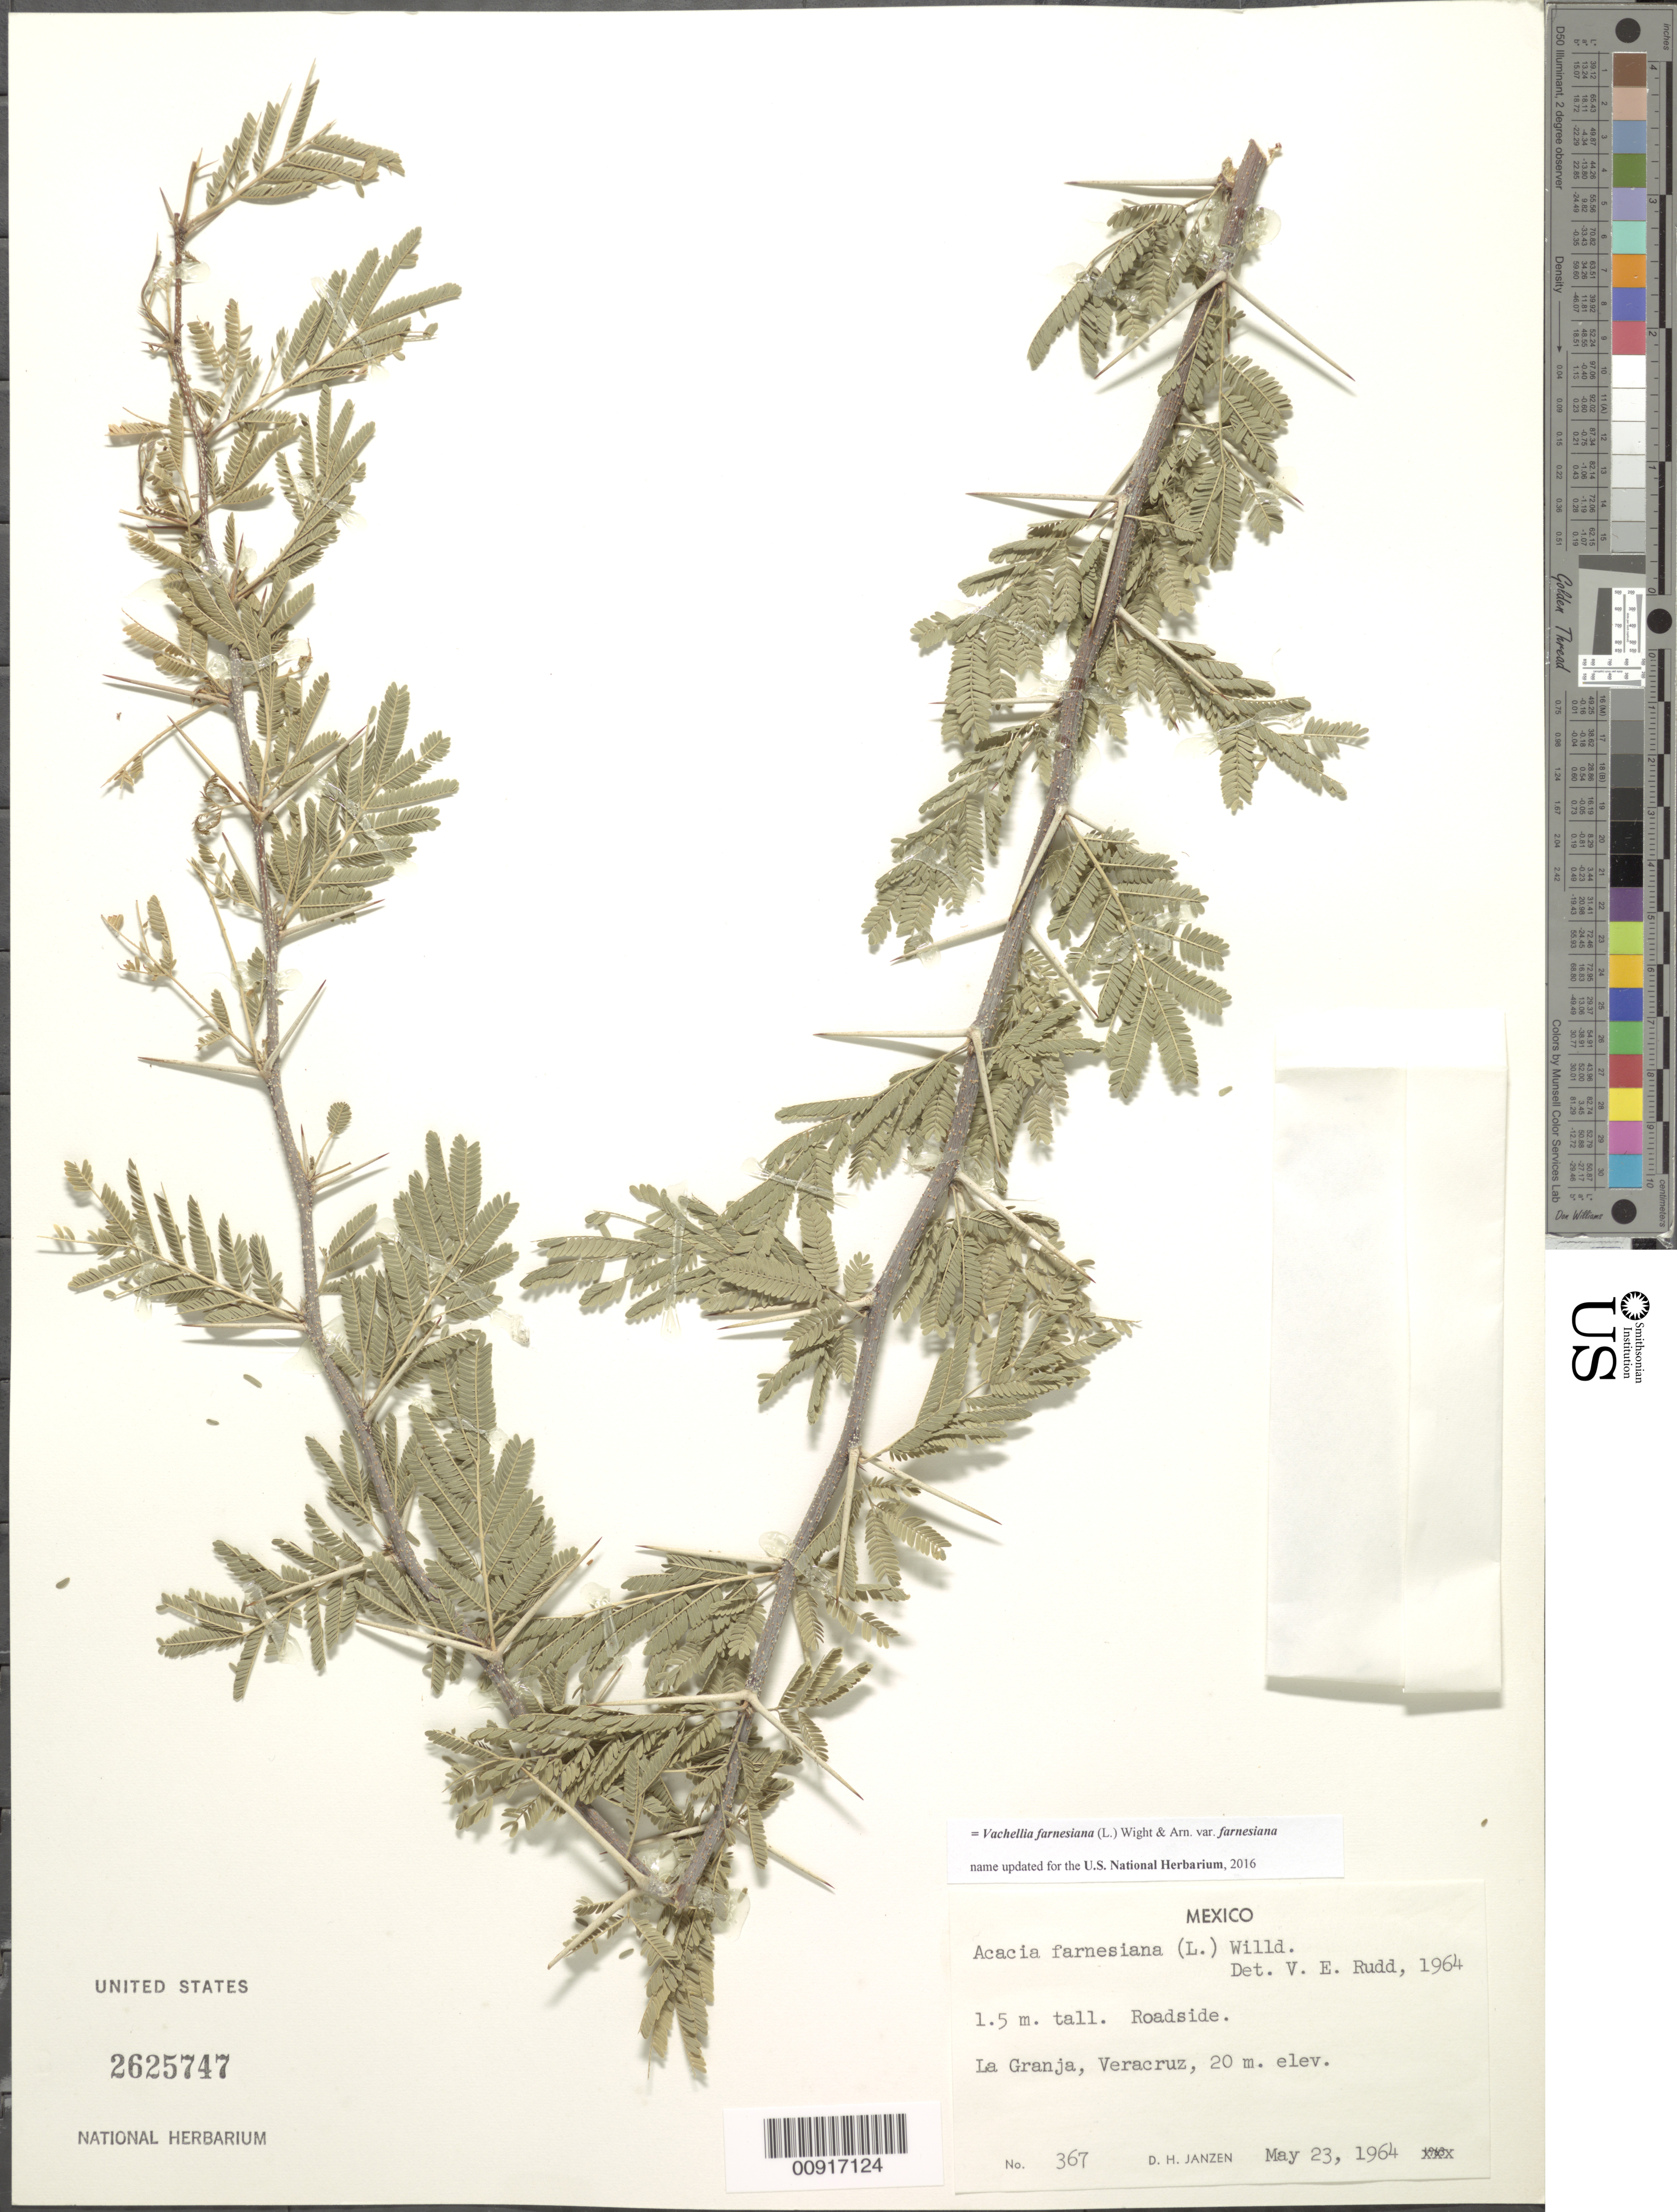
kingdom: Plantae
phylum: Tracheophyta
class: Magnoliopsida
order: Fabales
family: Fabaceae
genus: Vachellia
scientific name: Vachellia farnesiana var. farnesiana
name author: (L.) Wight & Arn.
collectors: D. Janzen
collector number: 367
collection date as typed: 23 May 1964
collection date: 1964-05-23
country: Mexico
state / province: Veracruz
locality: La Granja, Veracruz.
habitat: Roadside.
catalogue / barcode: US 2625747